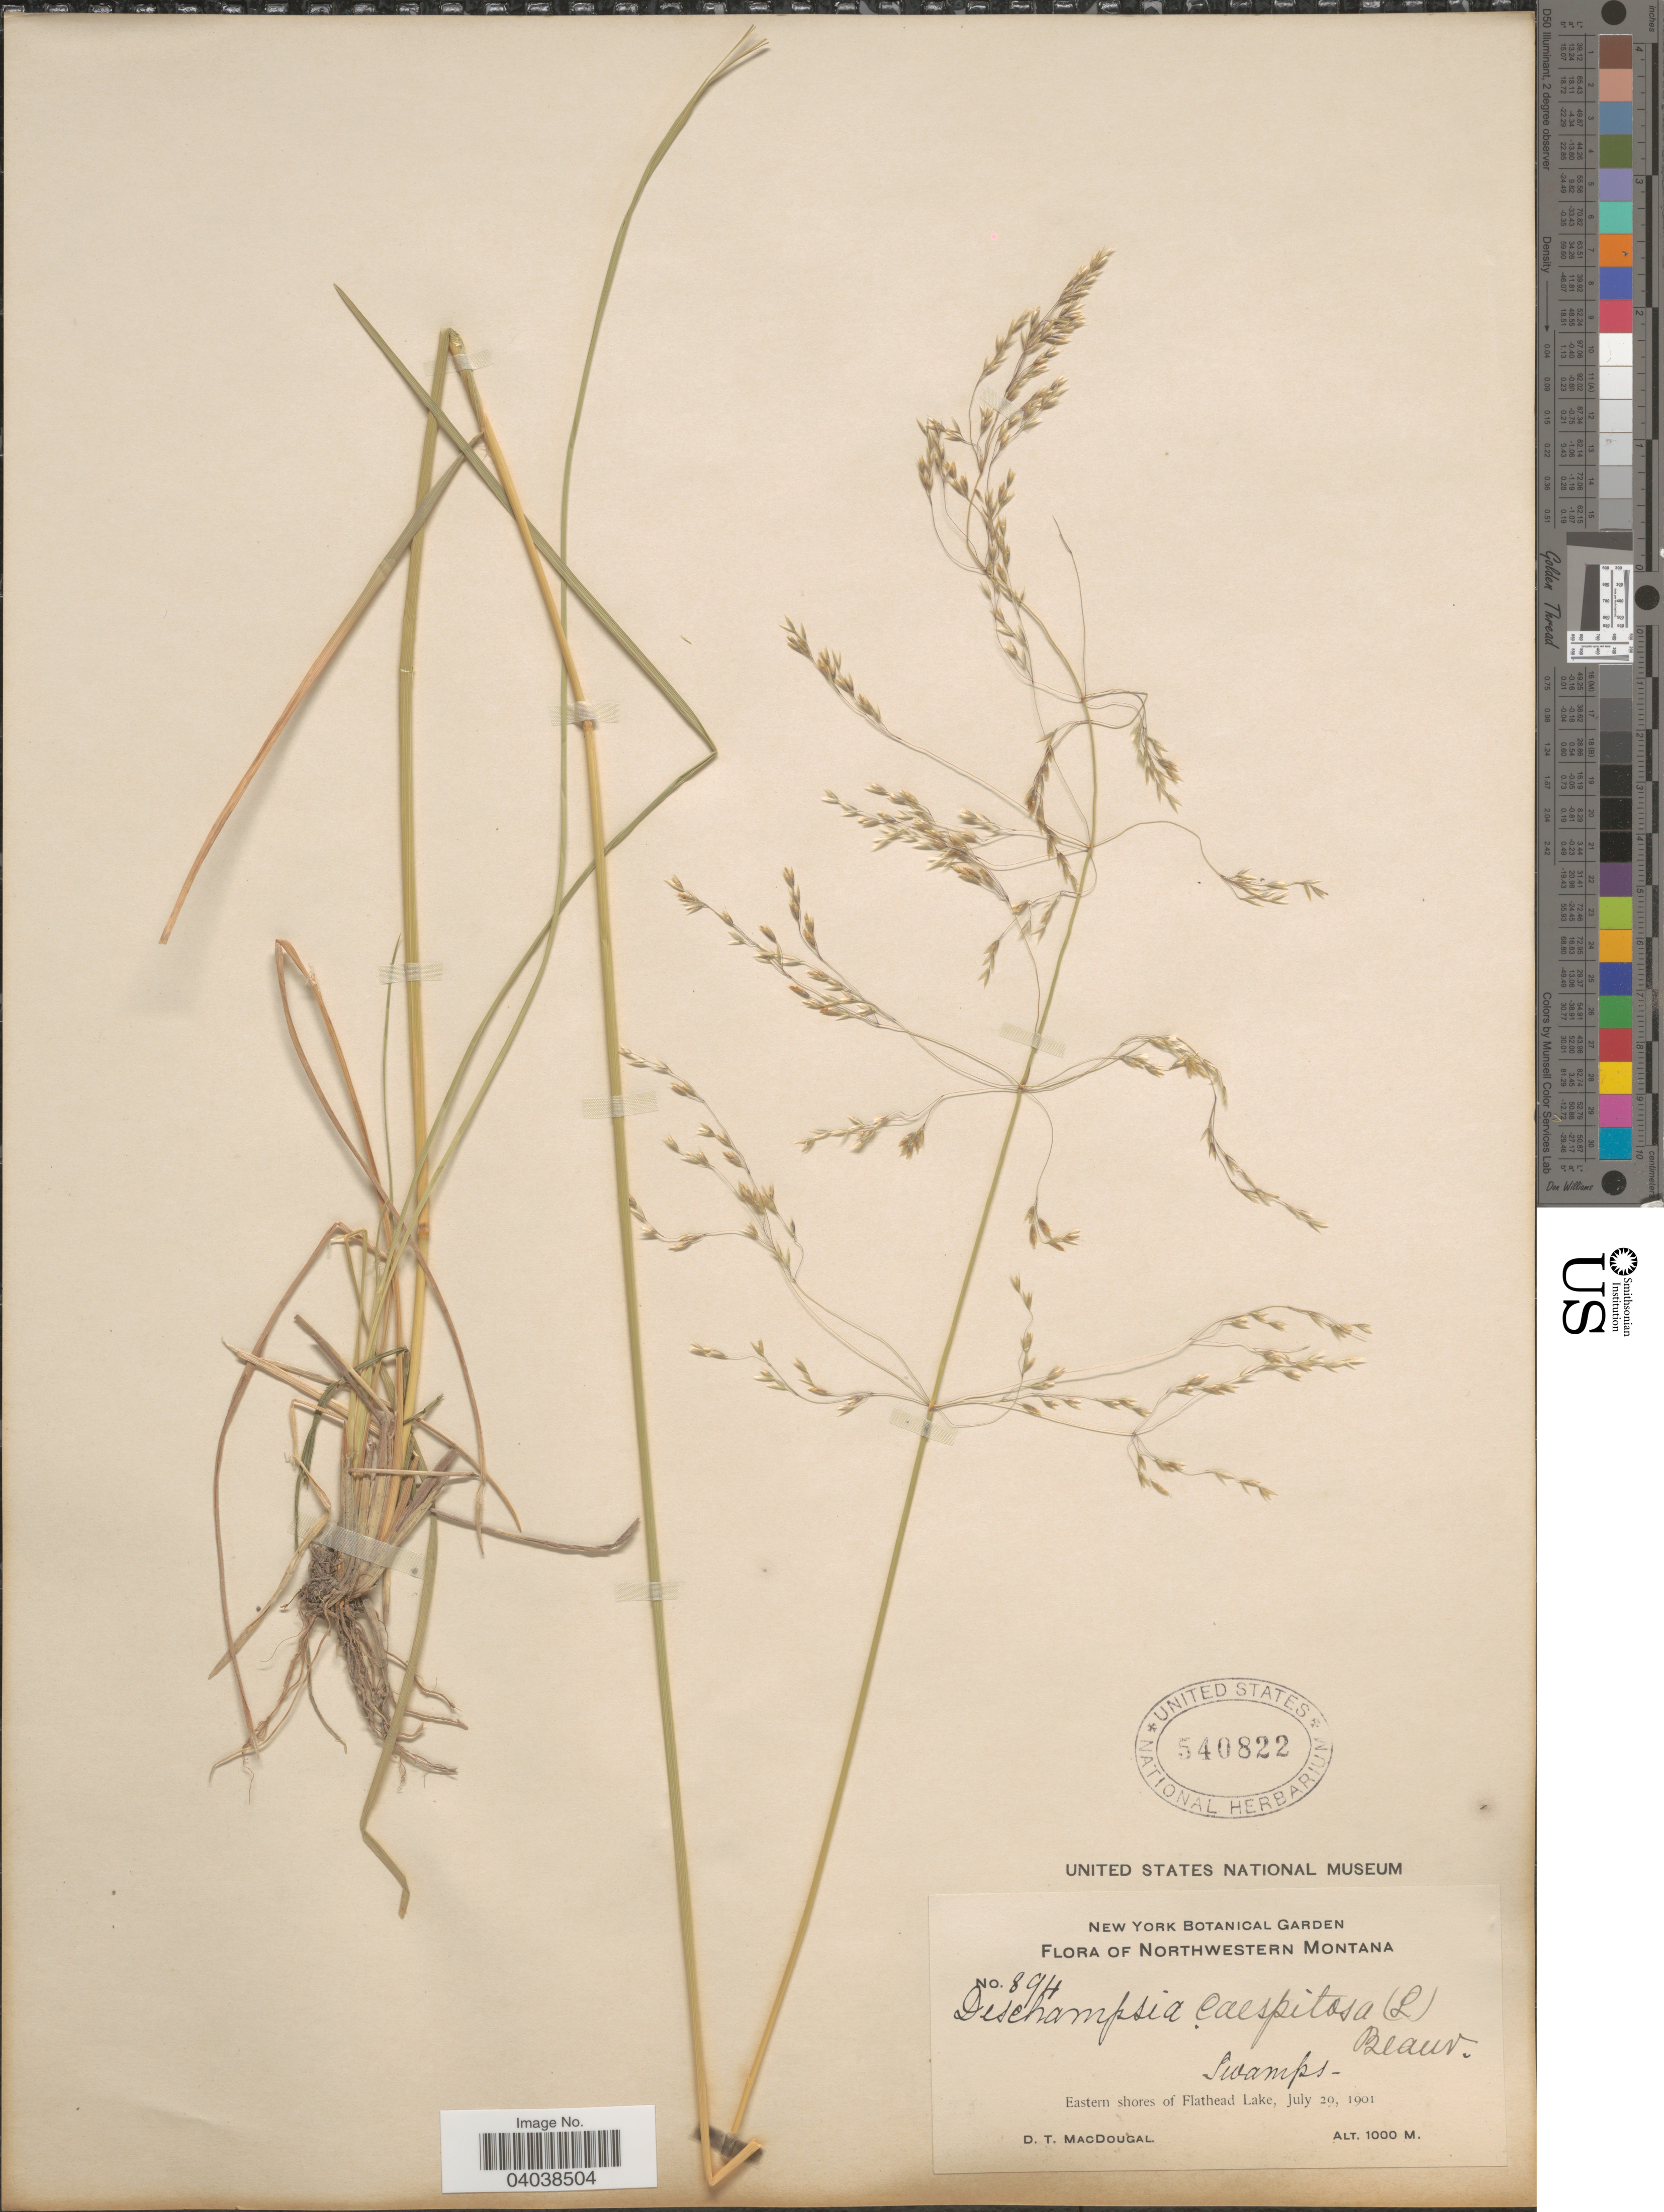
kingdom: Plantae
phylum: Tracheophyta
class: Liliopsida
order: Poales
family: Poaceae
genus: Deschampsia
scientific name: Deschampsia cespitosa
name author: (L.) P. Beauv.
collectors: D. T. MacDougal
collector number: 894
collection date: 1901-07-29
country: United States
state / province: Montana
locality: Northwestern Montana. Eastern shores of Flathead Lake.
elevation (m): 1000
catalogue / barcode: US 540822